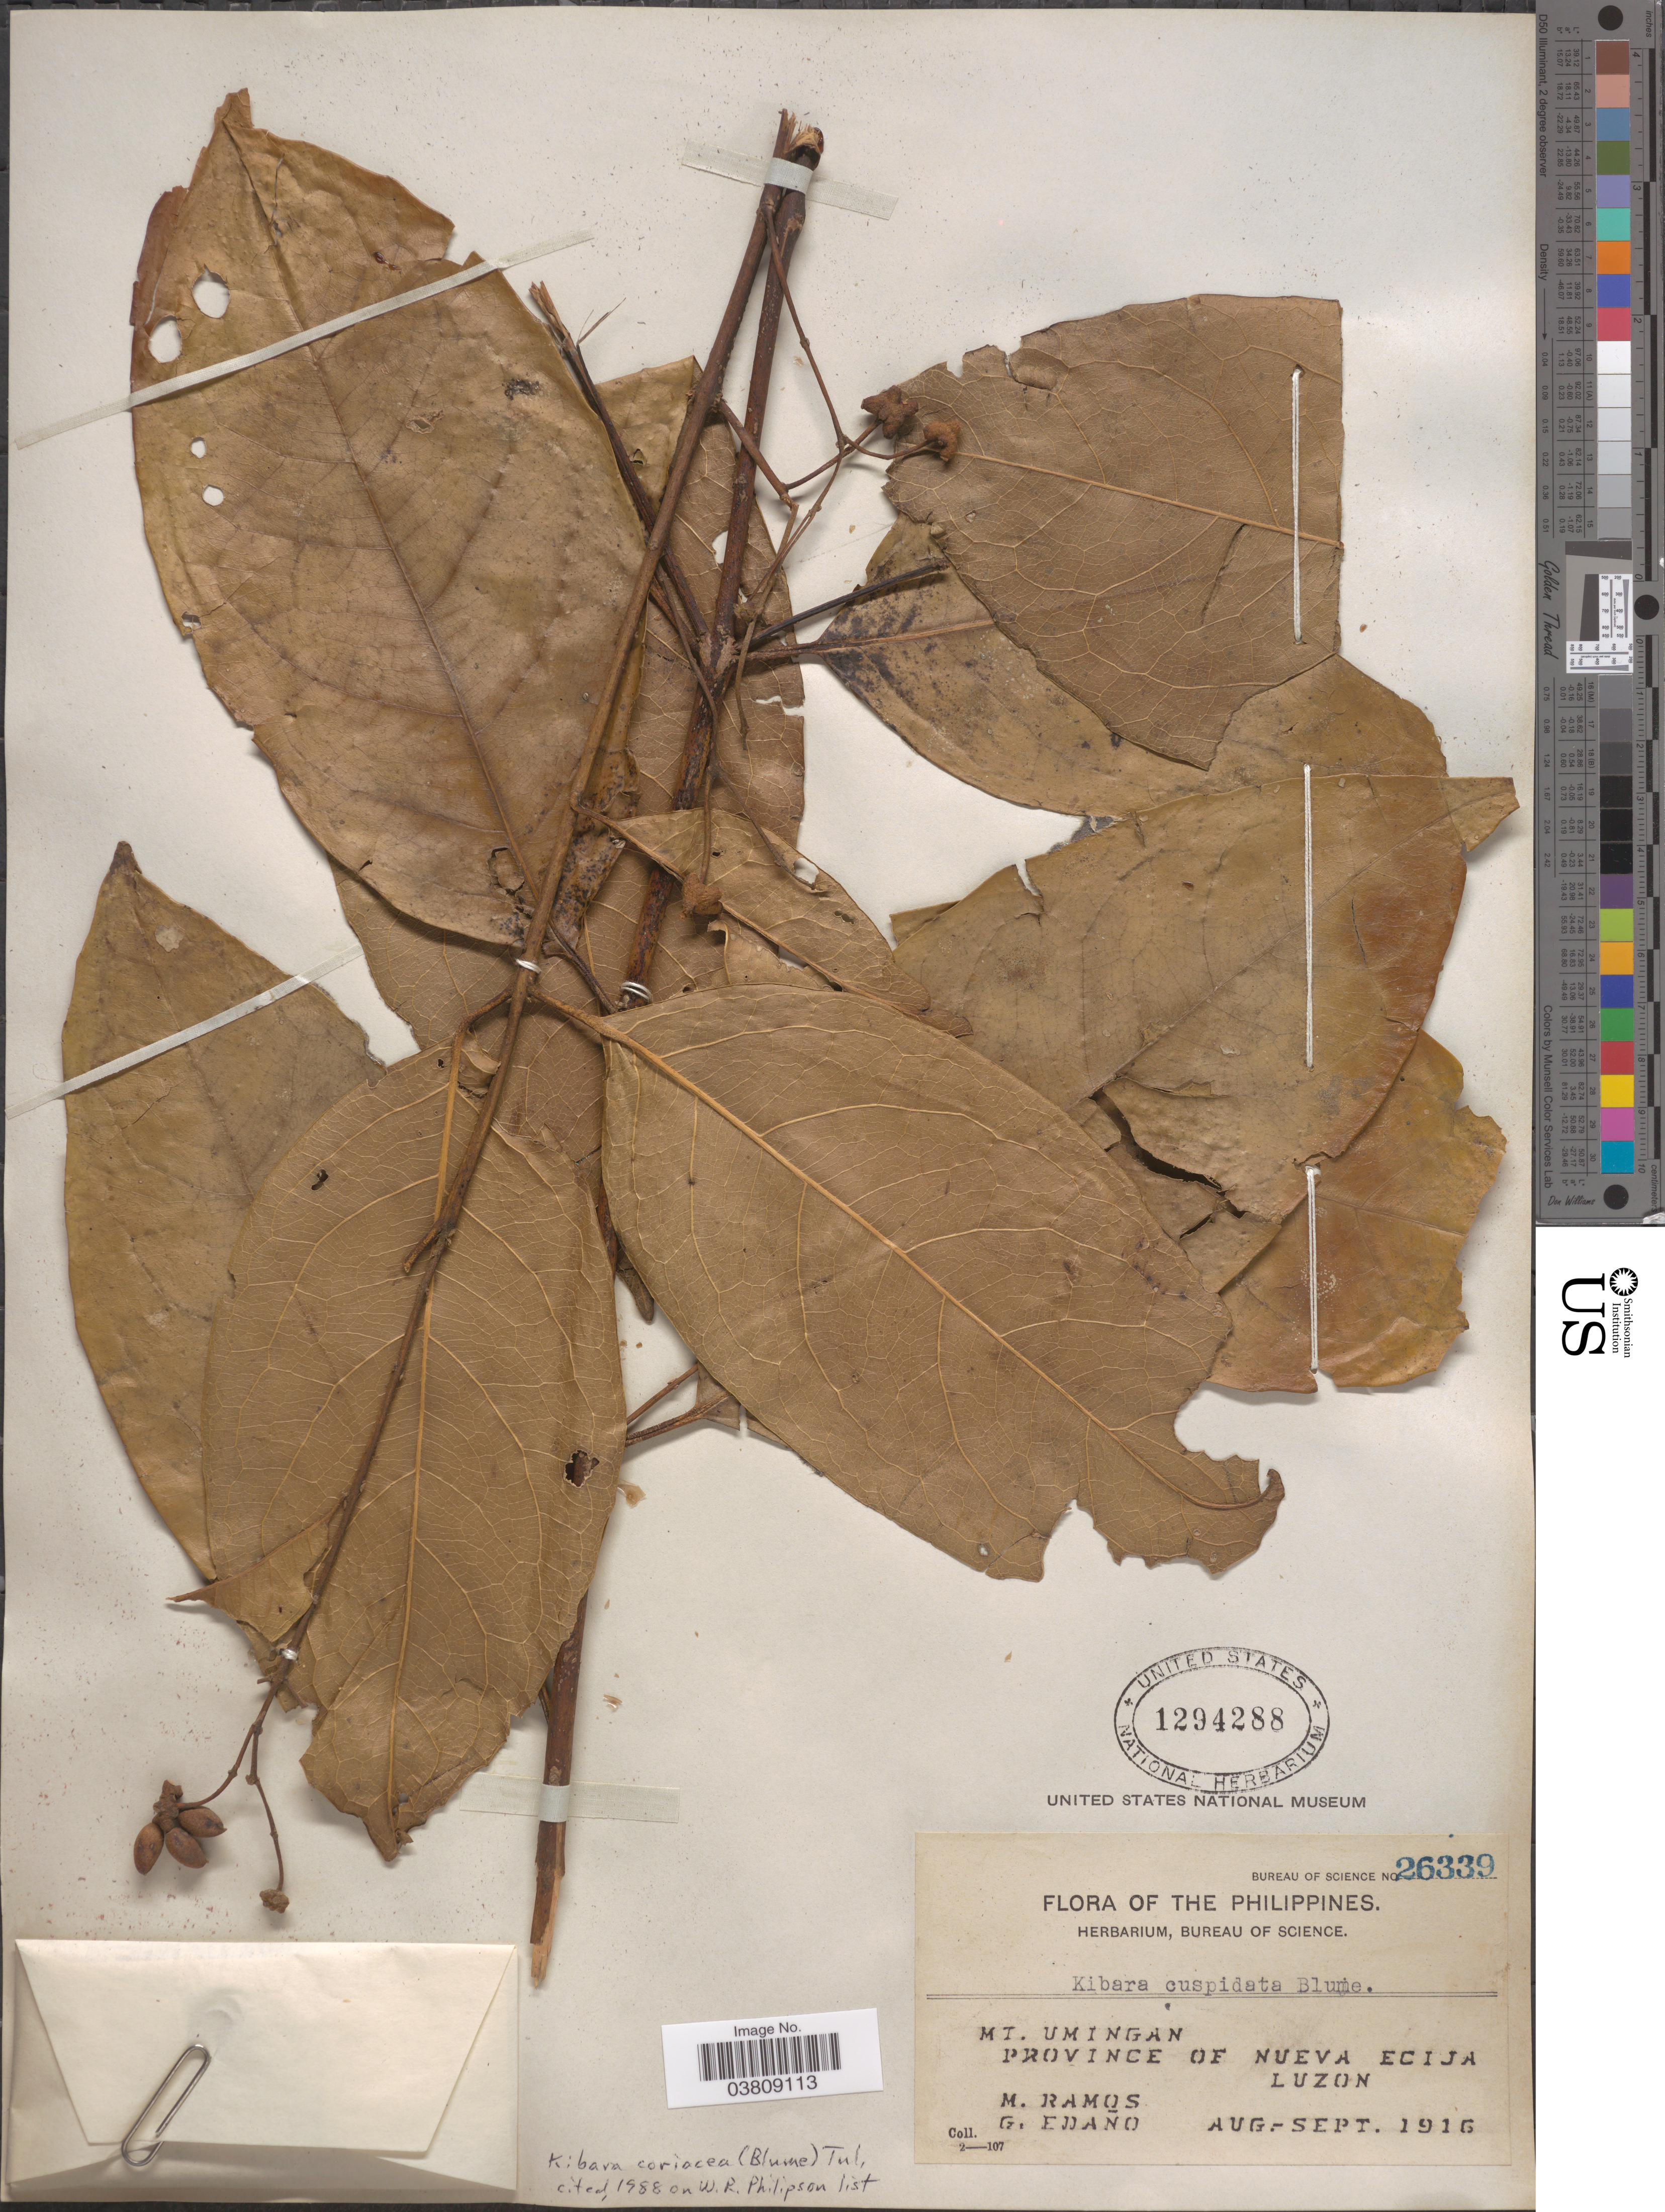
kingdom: Plantae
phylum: Tracheophyta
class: Magnoliopsida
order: Laurales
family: Monimiaceae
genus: Kibara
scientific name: Kibara coriacea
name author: (Blume) Hook. f. & Thomson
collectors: M. Ramos & G. Edaño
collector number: Bureau of Science 26339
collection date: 1916-08/1916-09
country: Philippines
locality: Mt. Umingan. Province of Nueva Ecija. Luzon.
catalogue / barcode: US 1294288